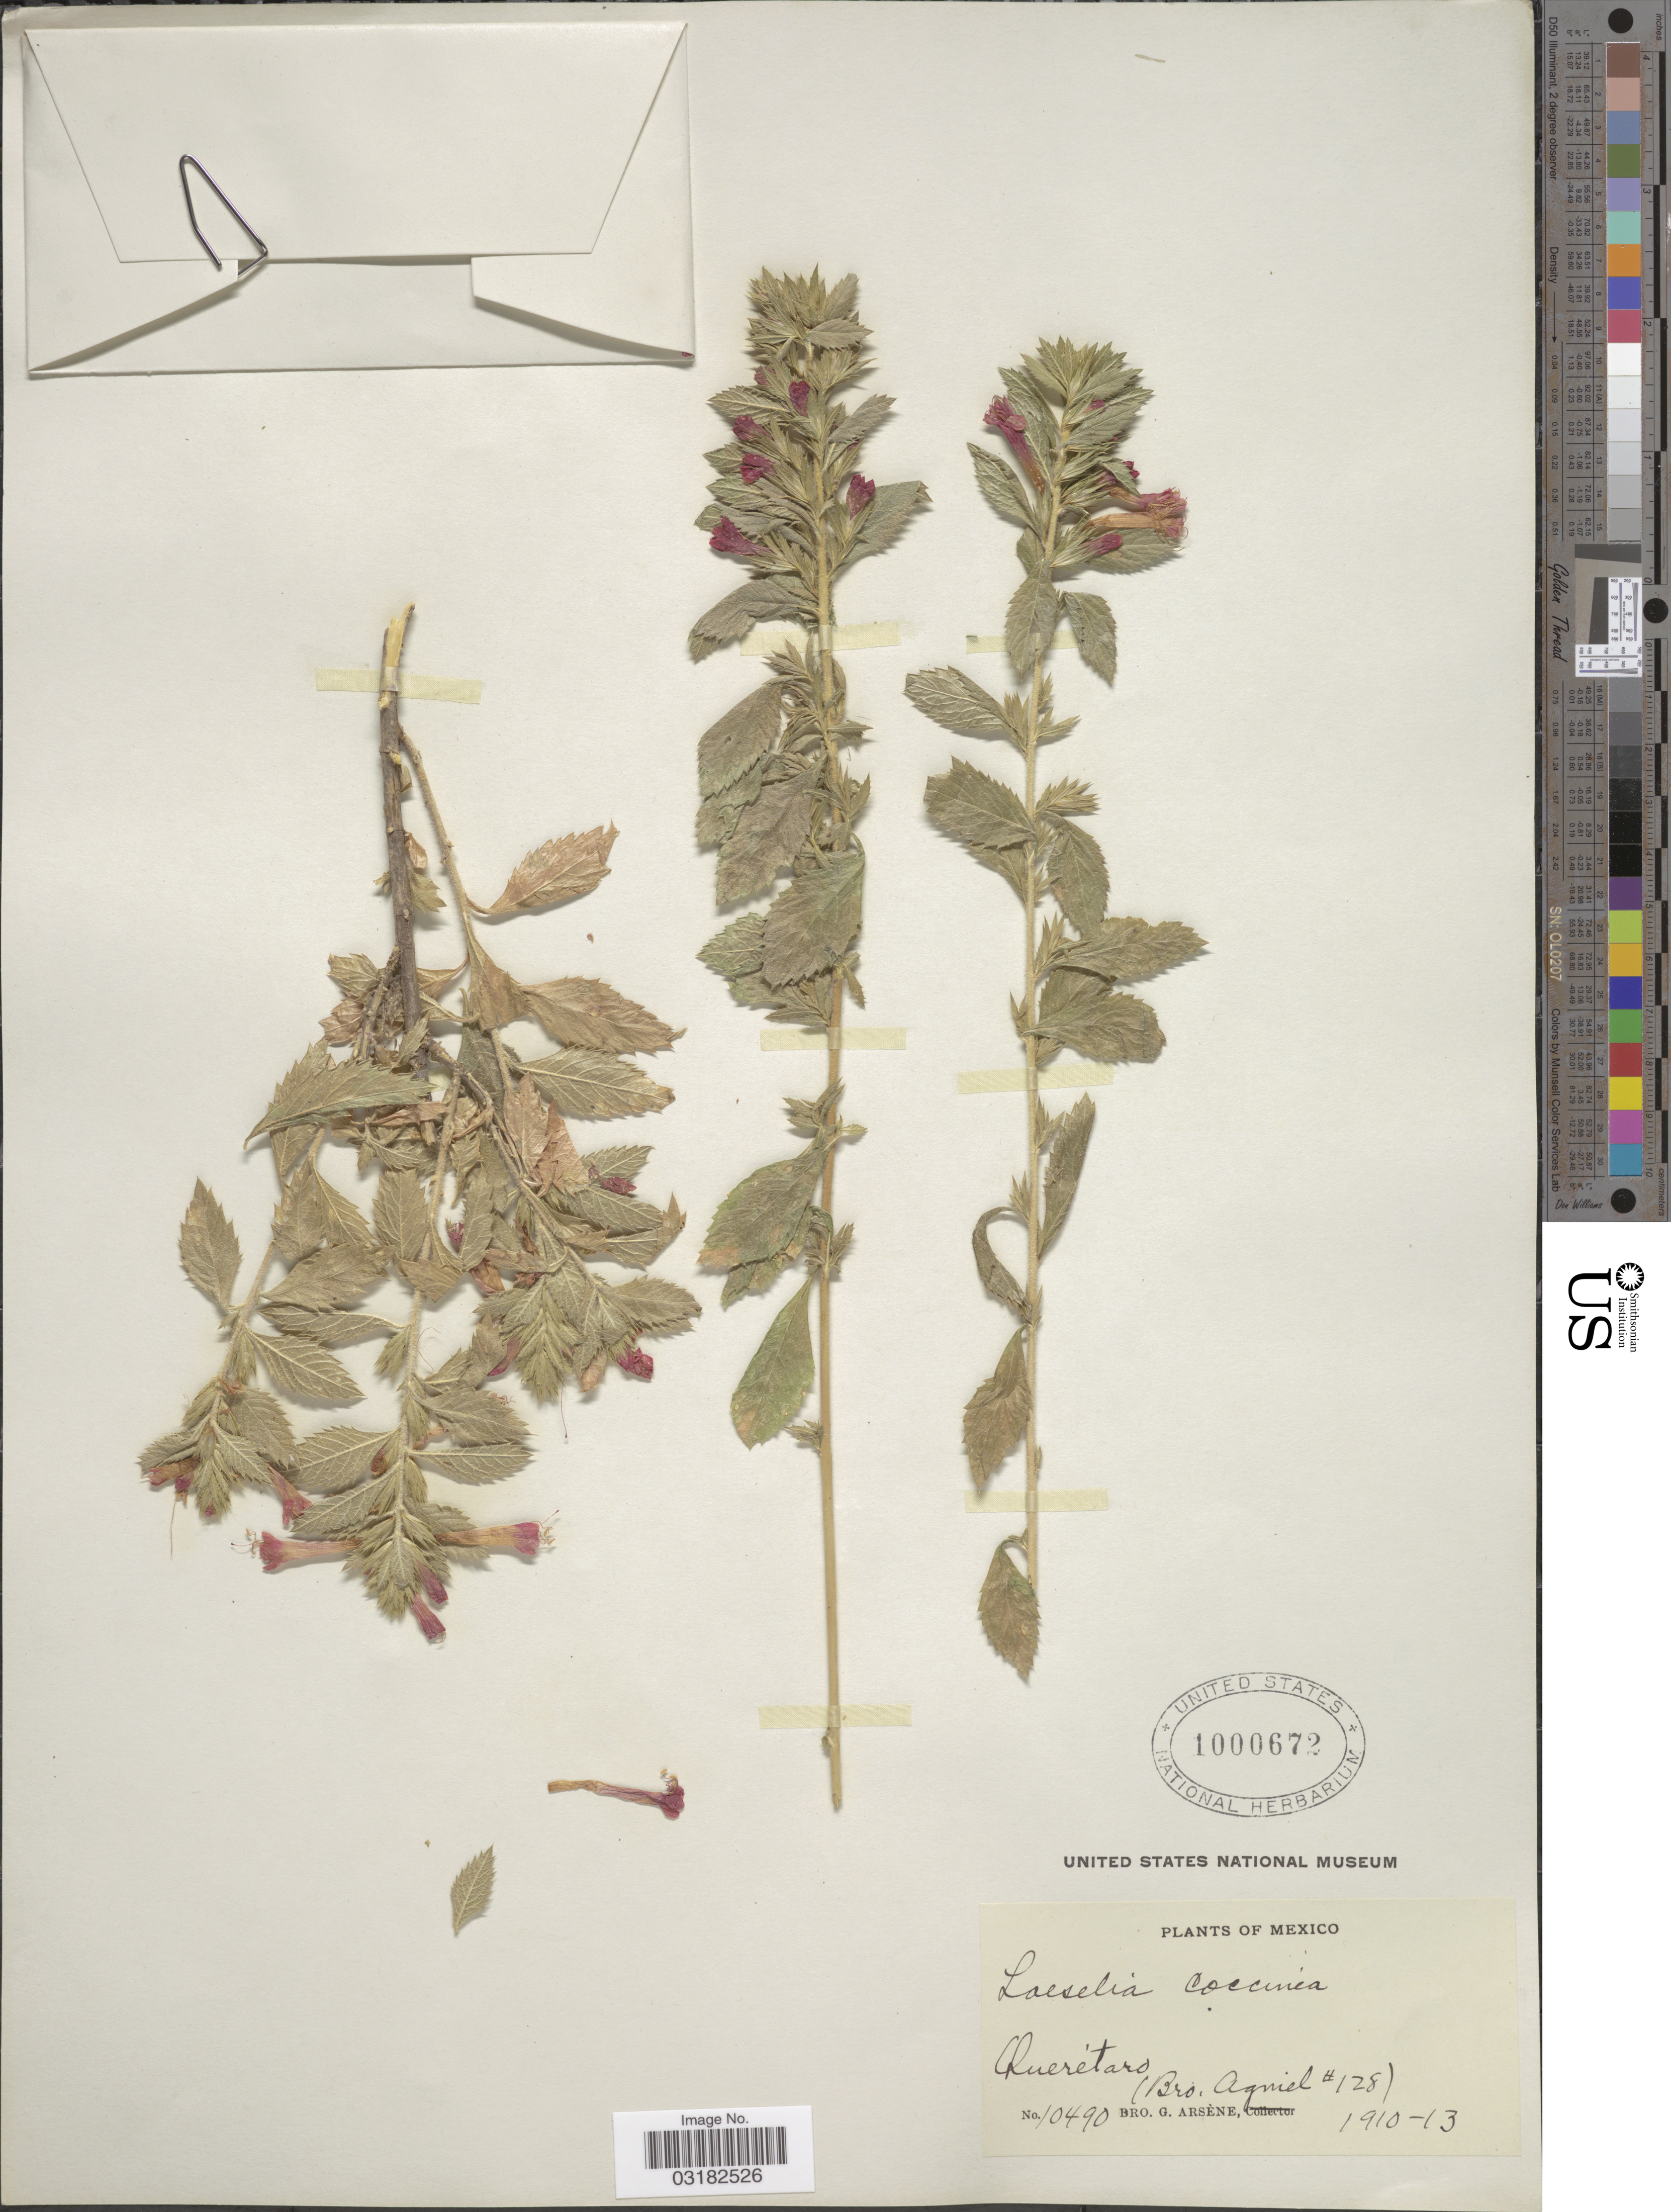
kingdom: Plantae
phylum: Tracheophyta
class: Magnoliopsida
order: Ericales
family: Polemoniaceae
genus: Loeselia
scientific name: Loeselia mexicana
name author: (Lam.) Brand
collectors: Bro. G. Arsène & Bro. Agniel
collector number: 10490/128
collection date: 1910/1913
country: Mexico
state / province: Querétaro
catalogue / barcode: US 1000672